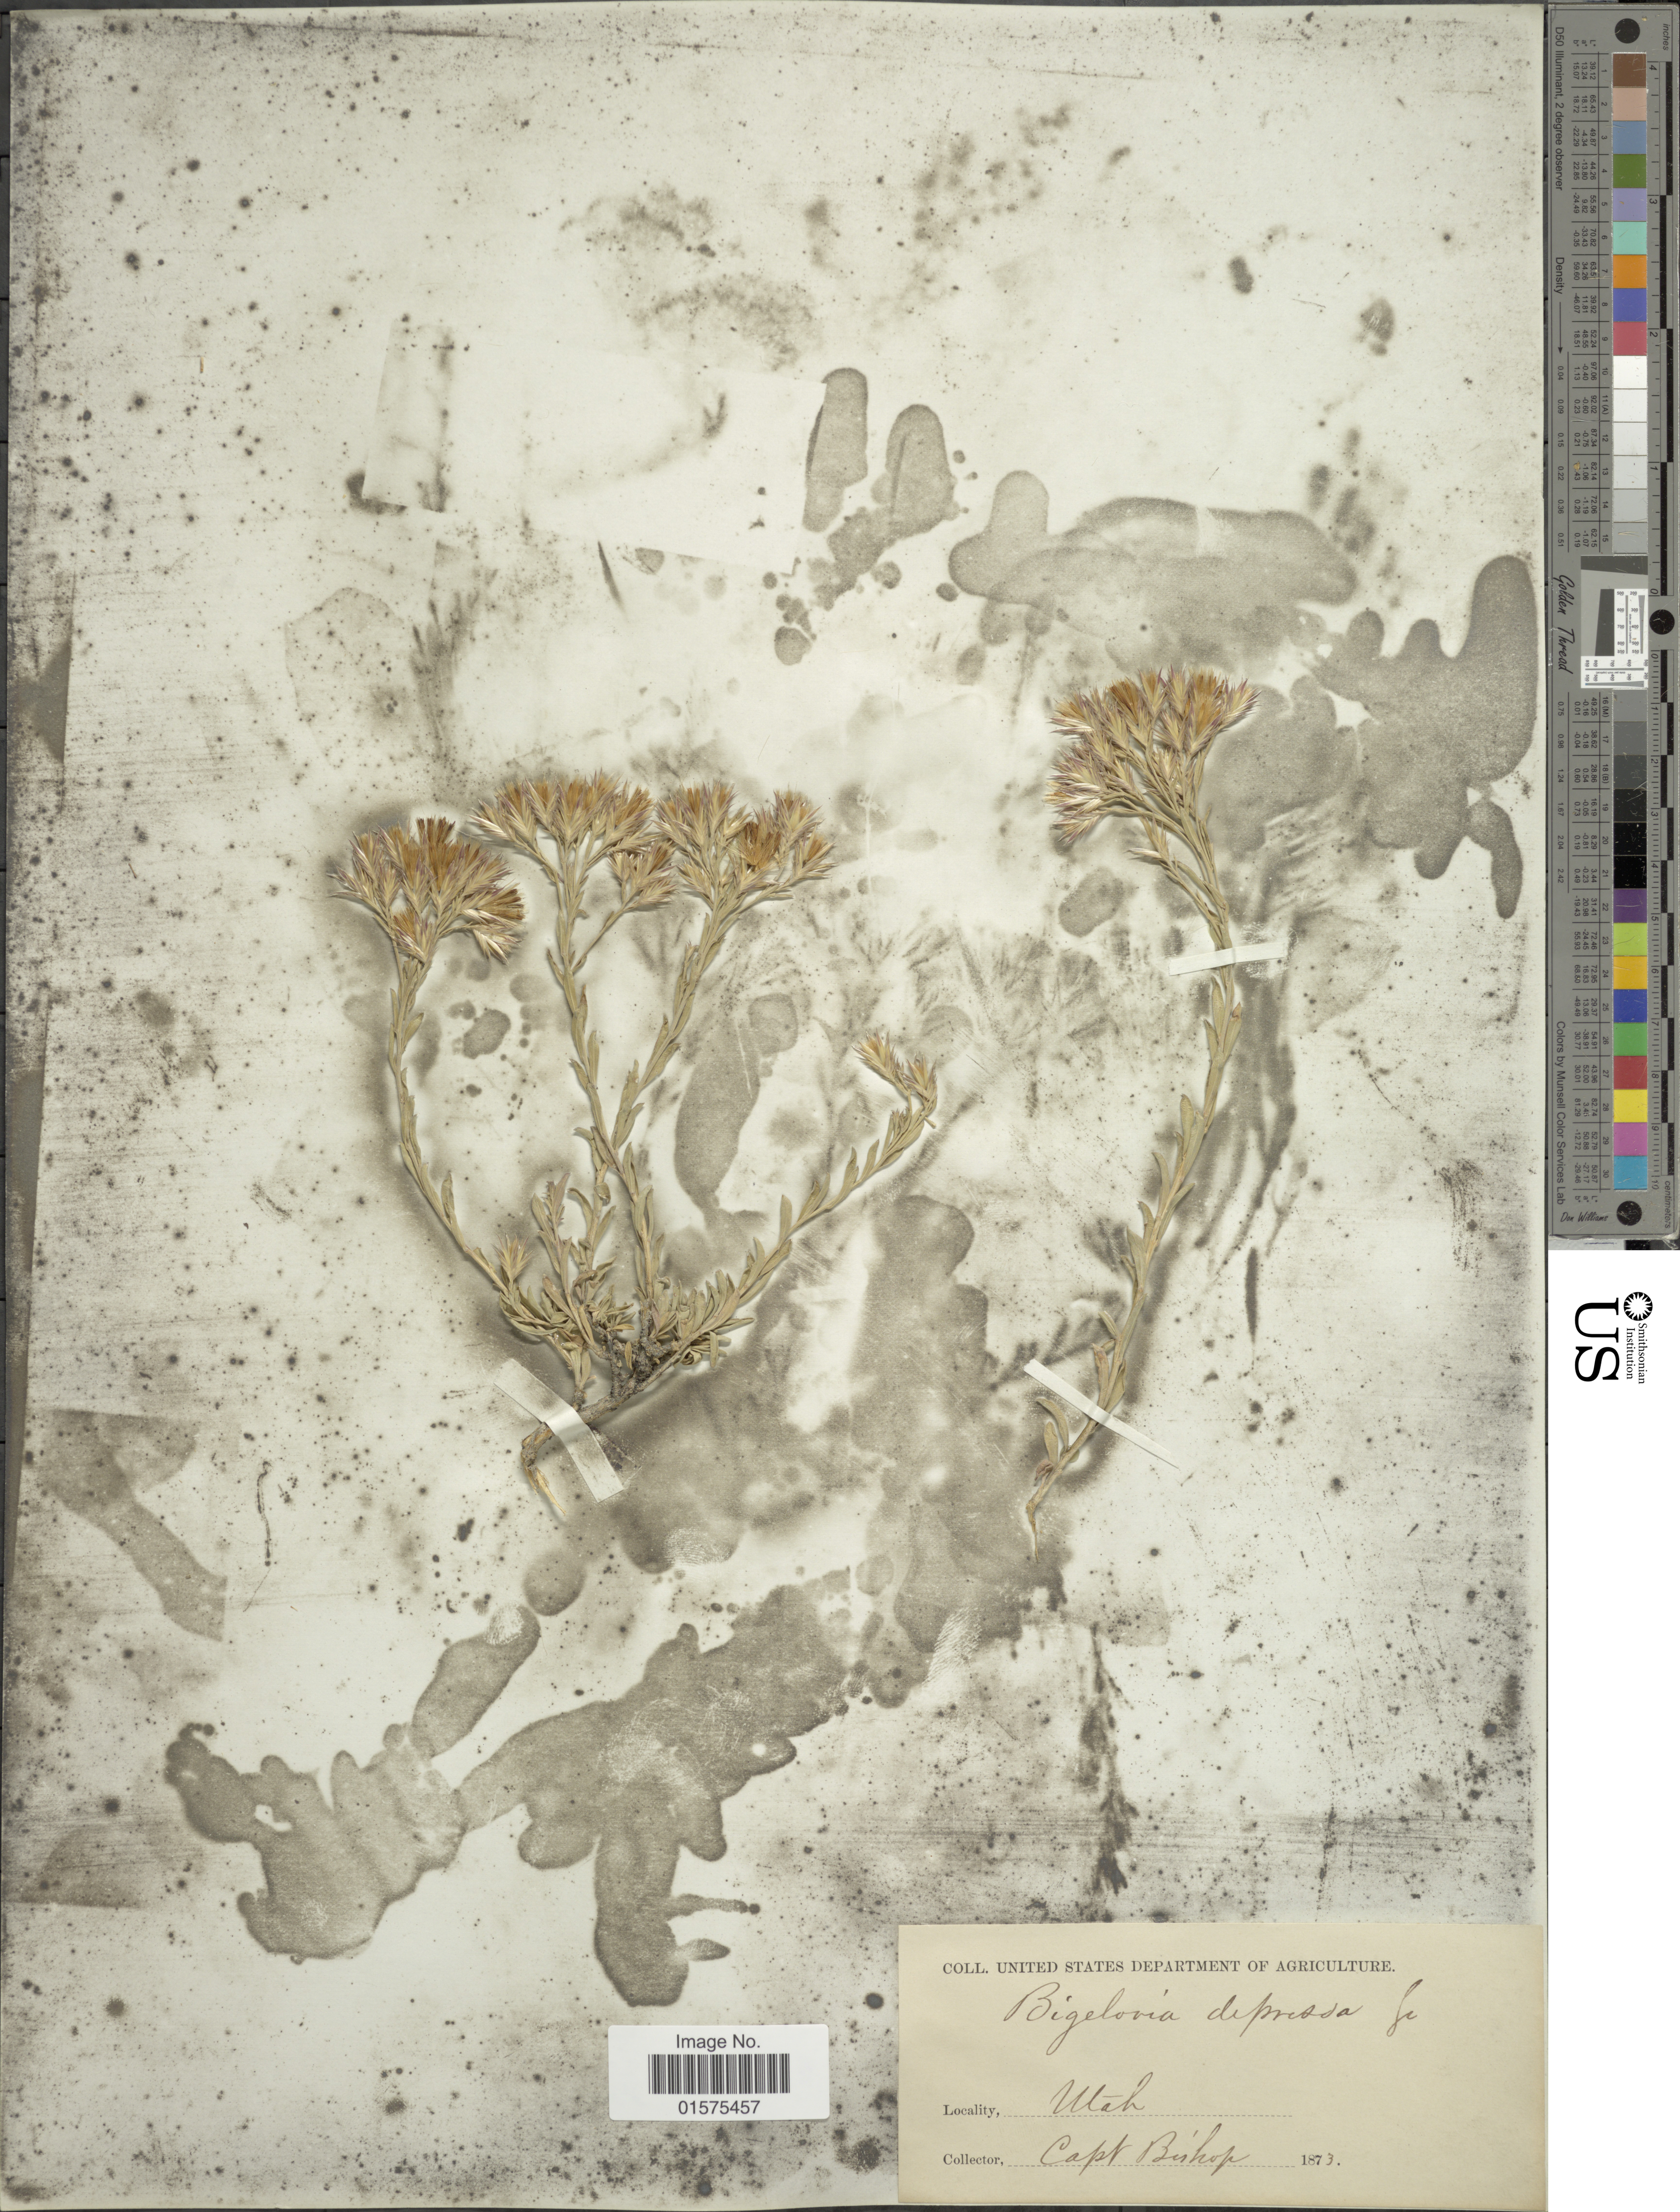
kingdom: Plantae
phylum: Tracheophyta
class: Magnoliopsida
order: Asterales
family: Asteraceae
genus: Chrysothamnus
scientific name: Chrysothamnus depressus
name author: Nutt.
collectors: F. M. Bishop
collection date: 1873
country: United States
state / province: Utah